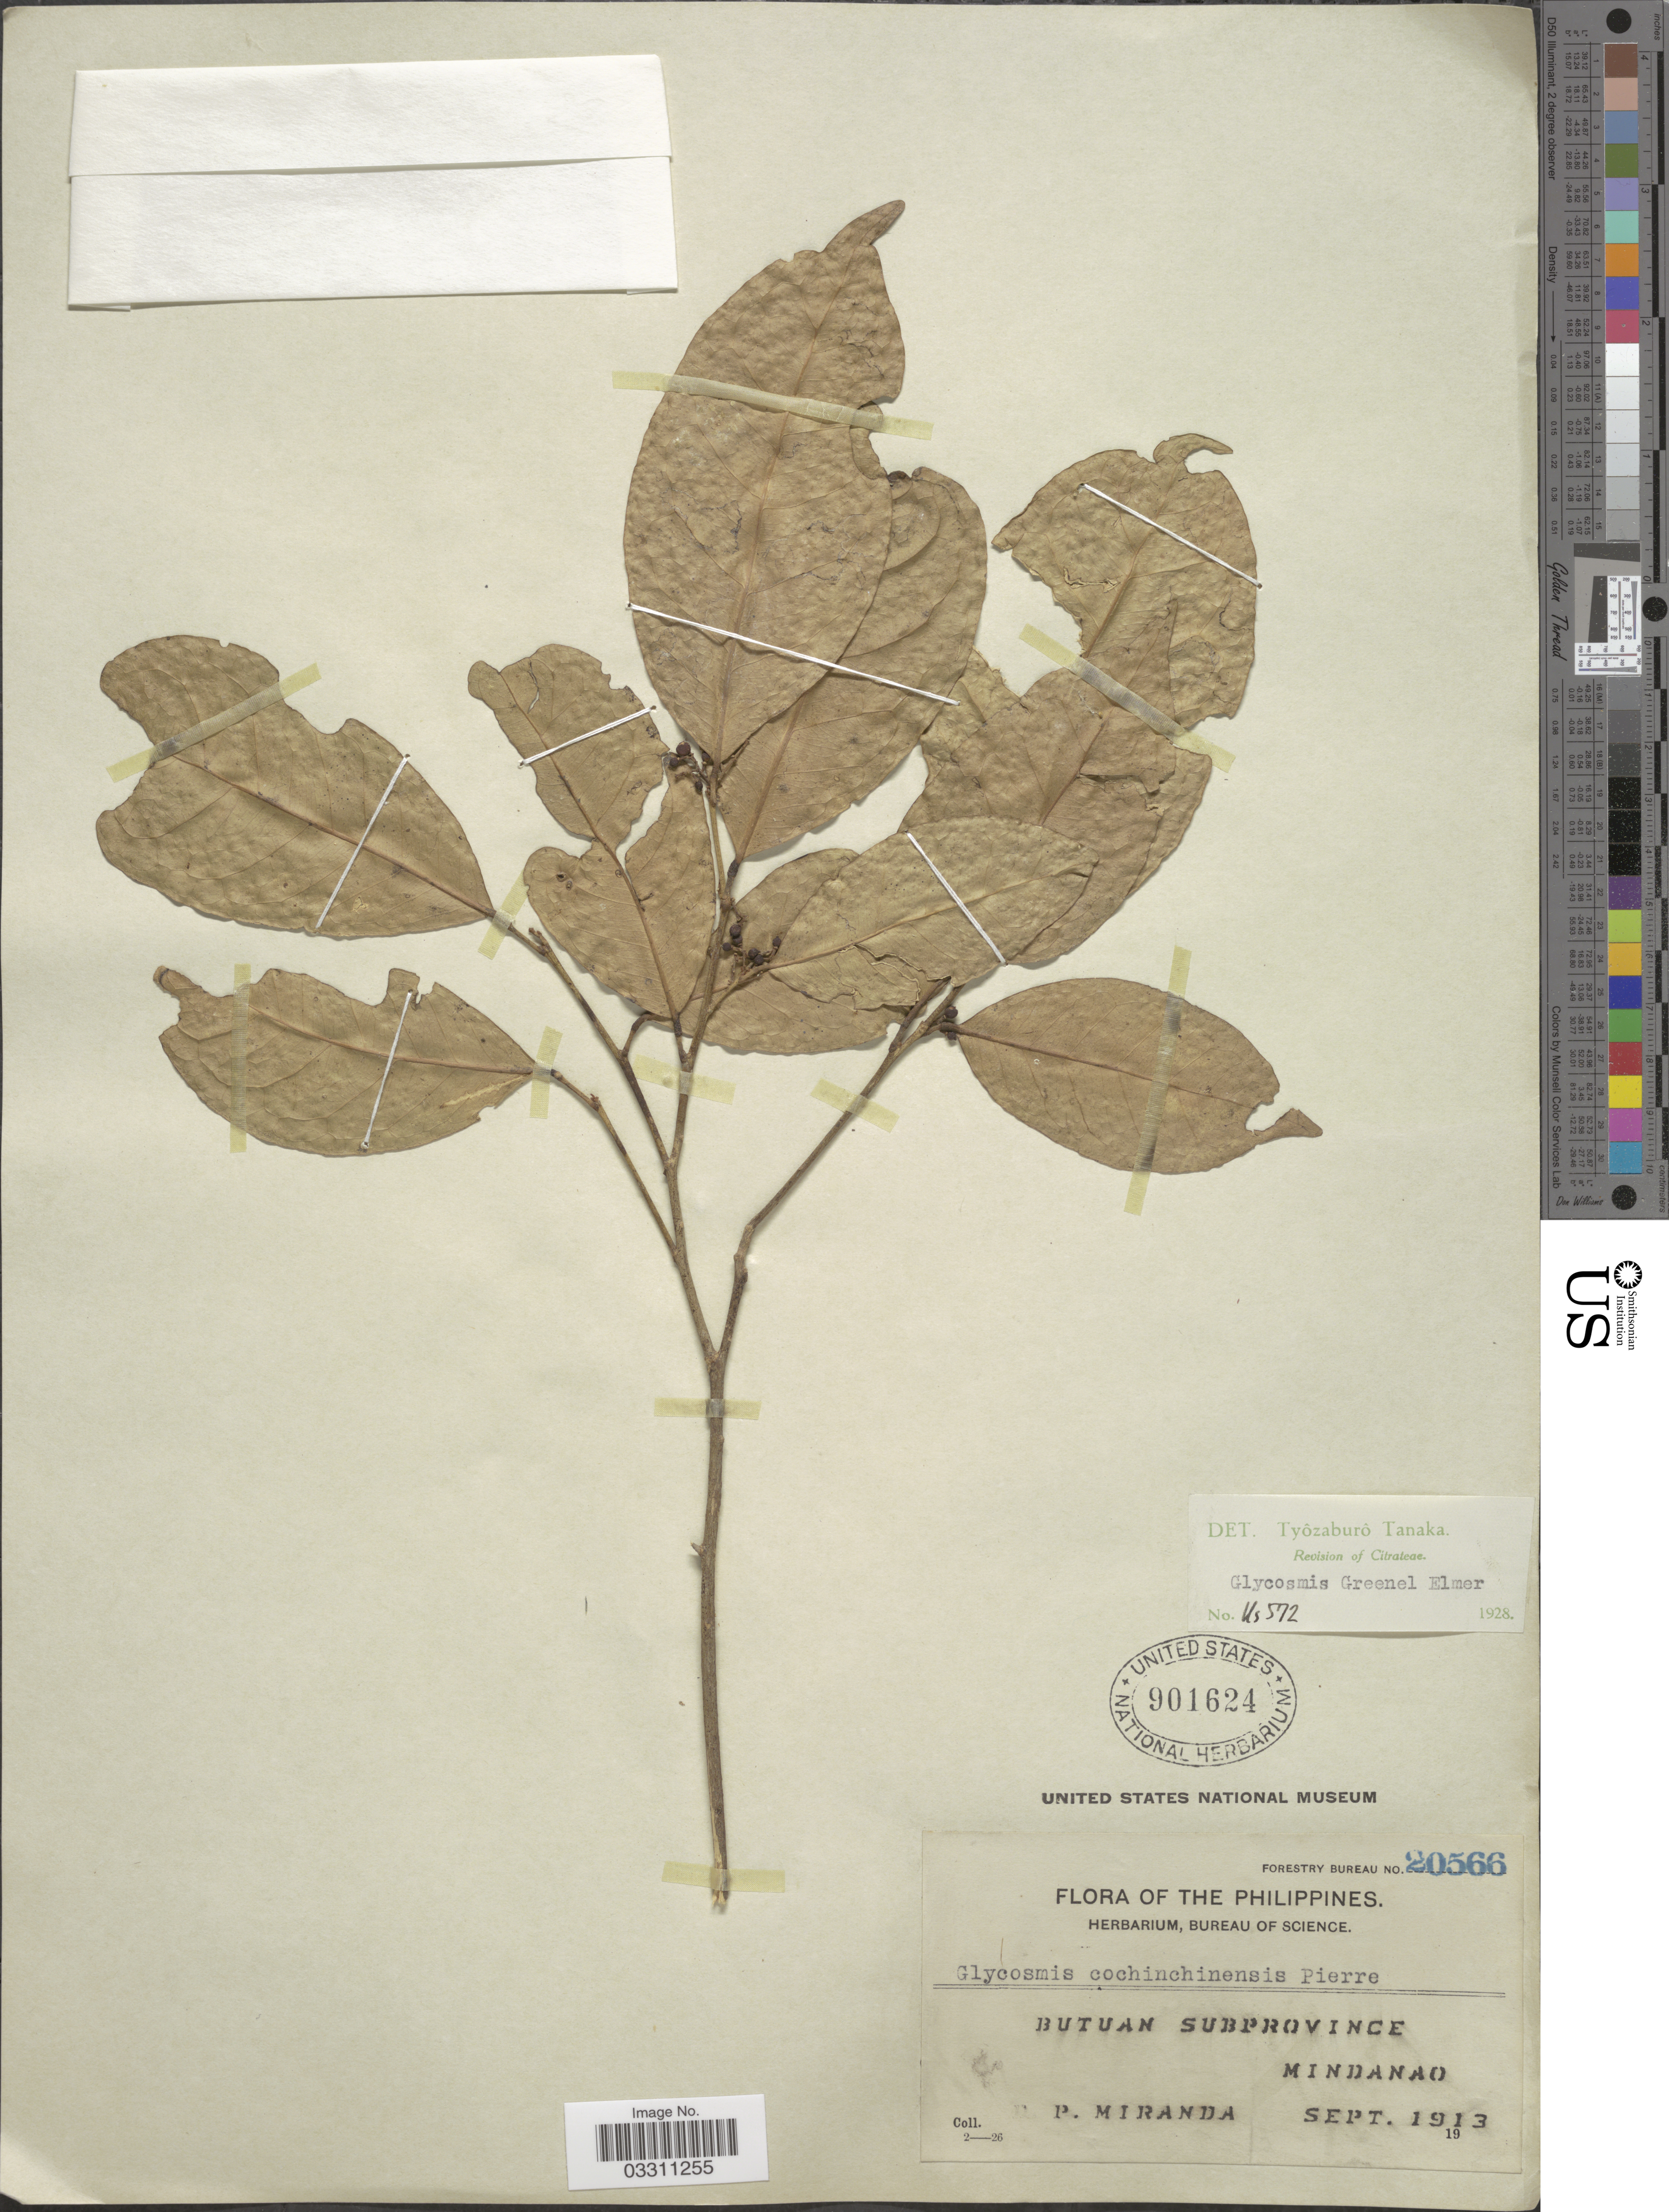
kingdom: Plantae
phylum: Tracheophyta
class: Magnoliopsida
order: Sapindales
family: Rutaceae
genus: Glycosmis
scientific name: Glycosmis greenei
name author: Elmer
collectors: P. Miranda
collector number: Forestry Bureau 20566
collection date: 1913-09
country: Philippines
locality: Butuan Subprovince. Mindanao.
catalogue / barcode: US 901624